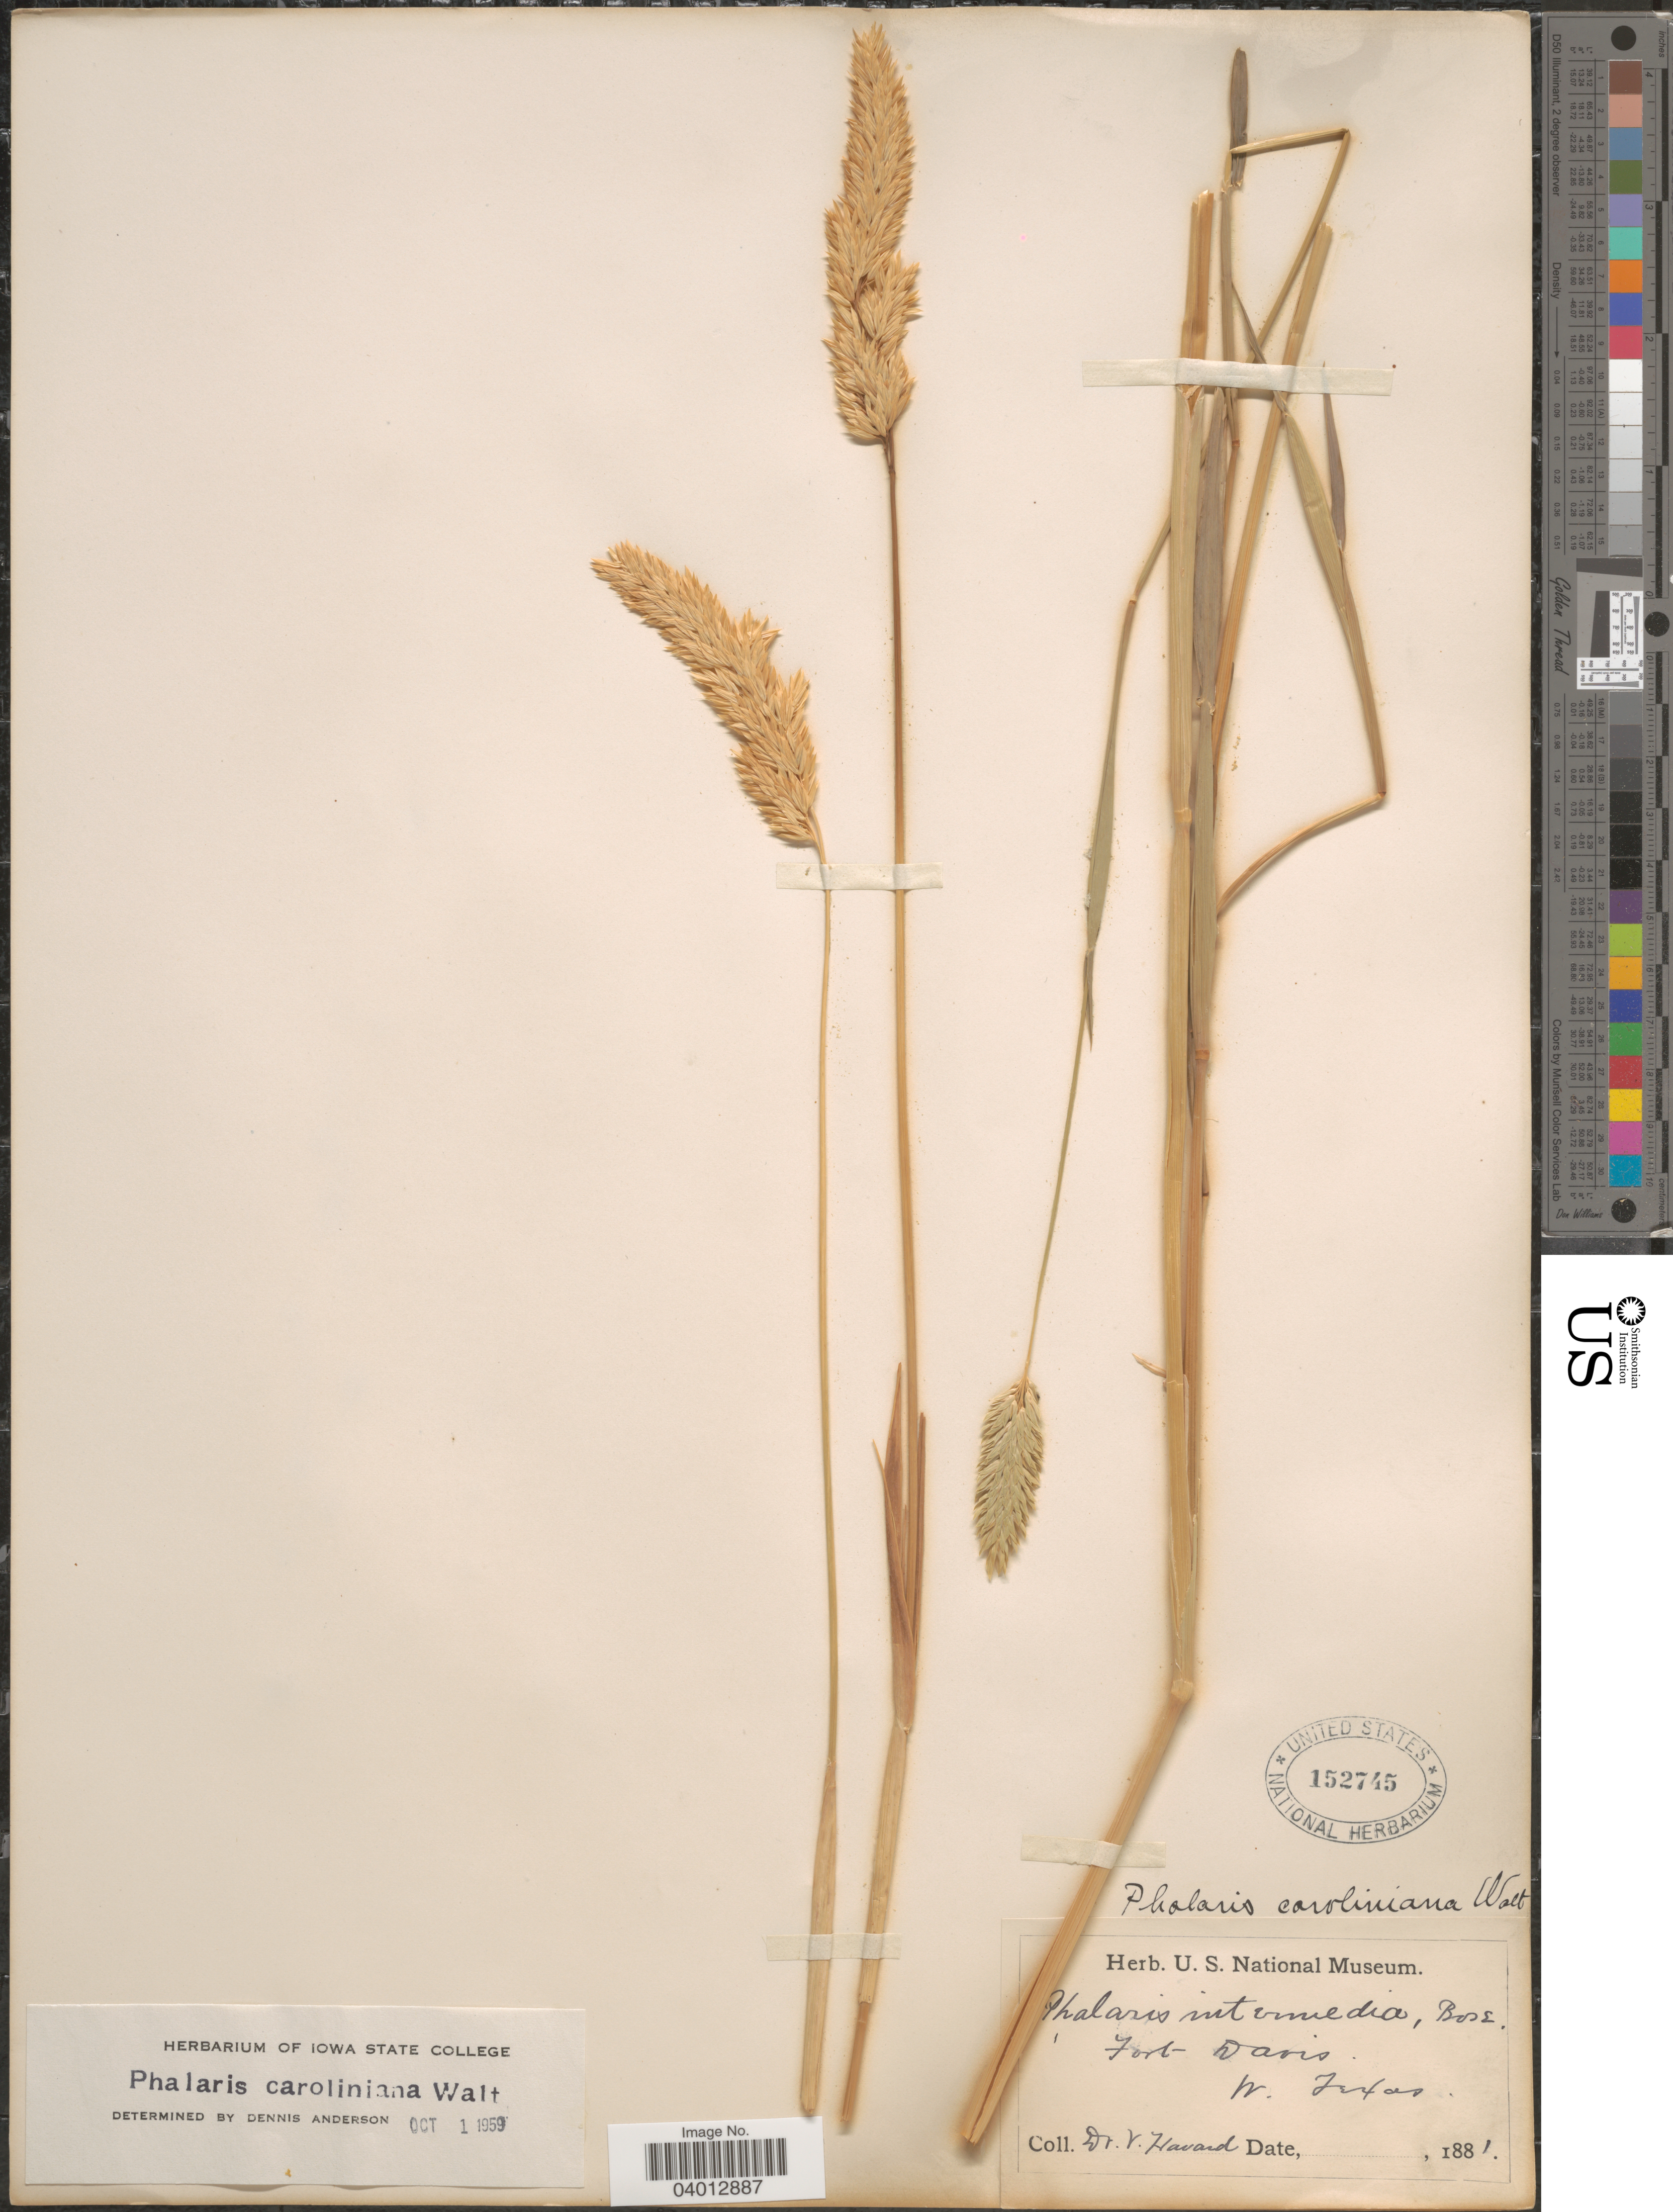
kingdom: Plantae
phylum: Tracheophyta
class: Liliopsida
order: Poales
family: Poaceae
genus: Phalaris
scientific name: Phalaris caroliniana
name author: Walter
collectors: V. Havard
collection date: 1881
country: United States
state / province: Texas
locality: Fort Davis, W. Texas.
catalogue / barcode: US 152745